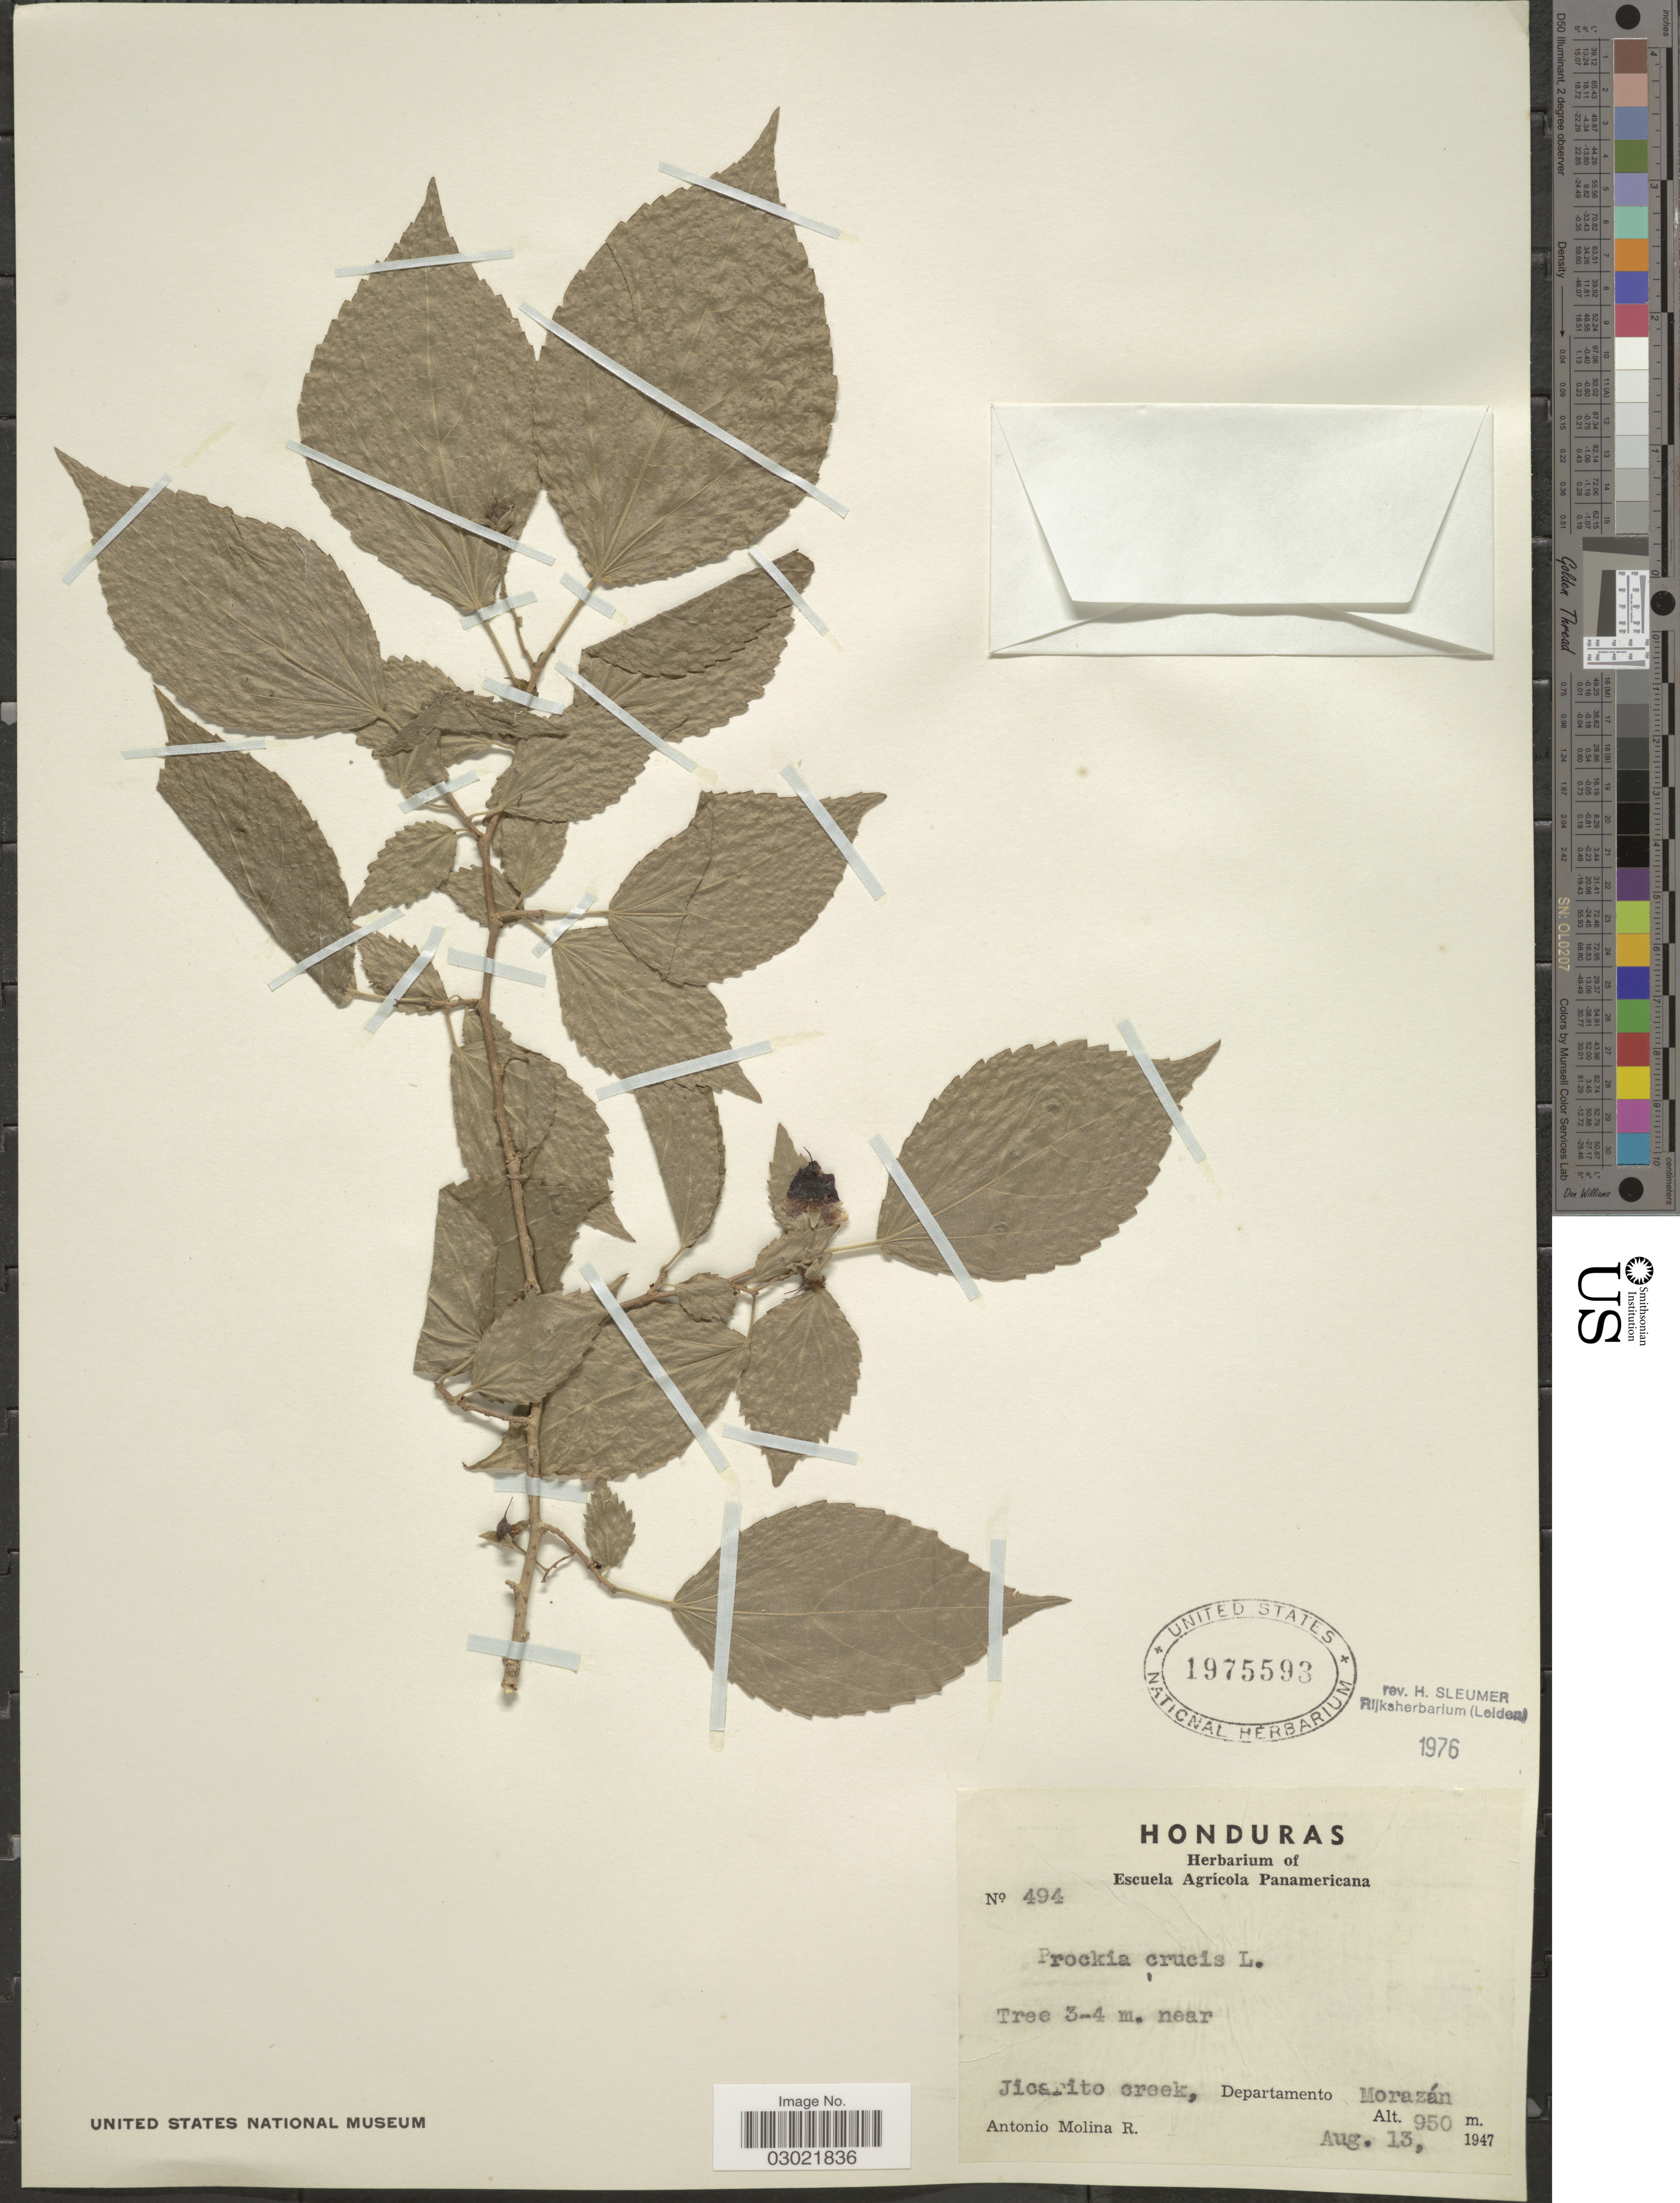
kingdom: Plantae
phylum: Tracheophyta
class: Magnoliopsida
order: Malpighiales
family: Salicaceae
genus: Prockia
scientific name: Prockia crucis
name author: P. Browne ex L.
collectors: A. Molina R.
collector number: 494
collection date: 1947-08-13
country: Honduras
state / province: Fco. Morazán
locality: Jicarito creek, Departamento Morazán.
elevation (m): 950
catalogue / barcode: US 1975593